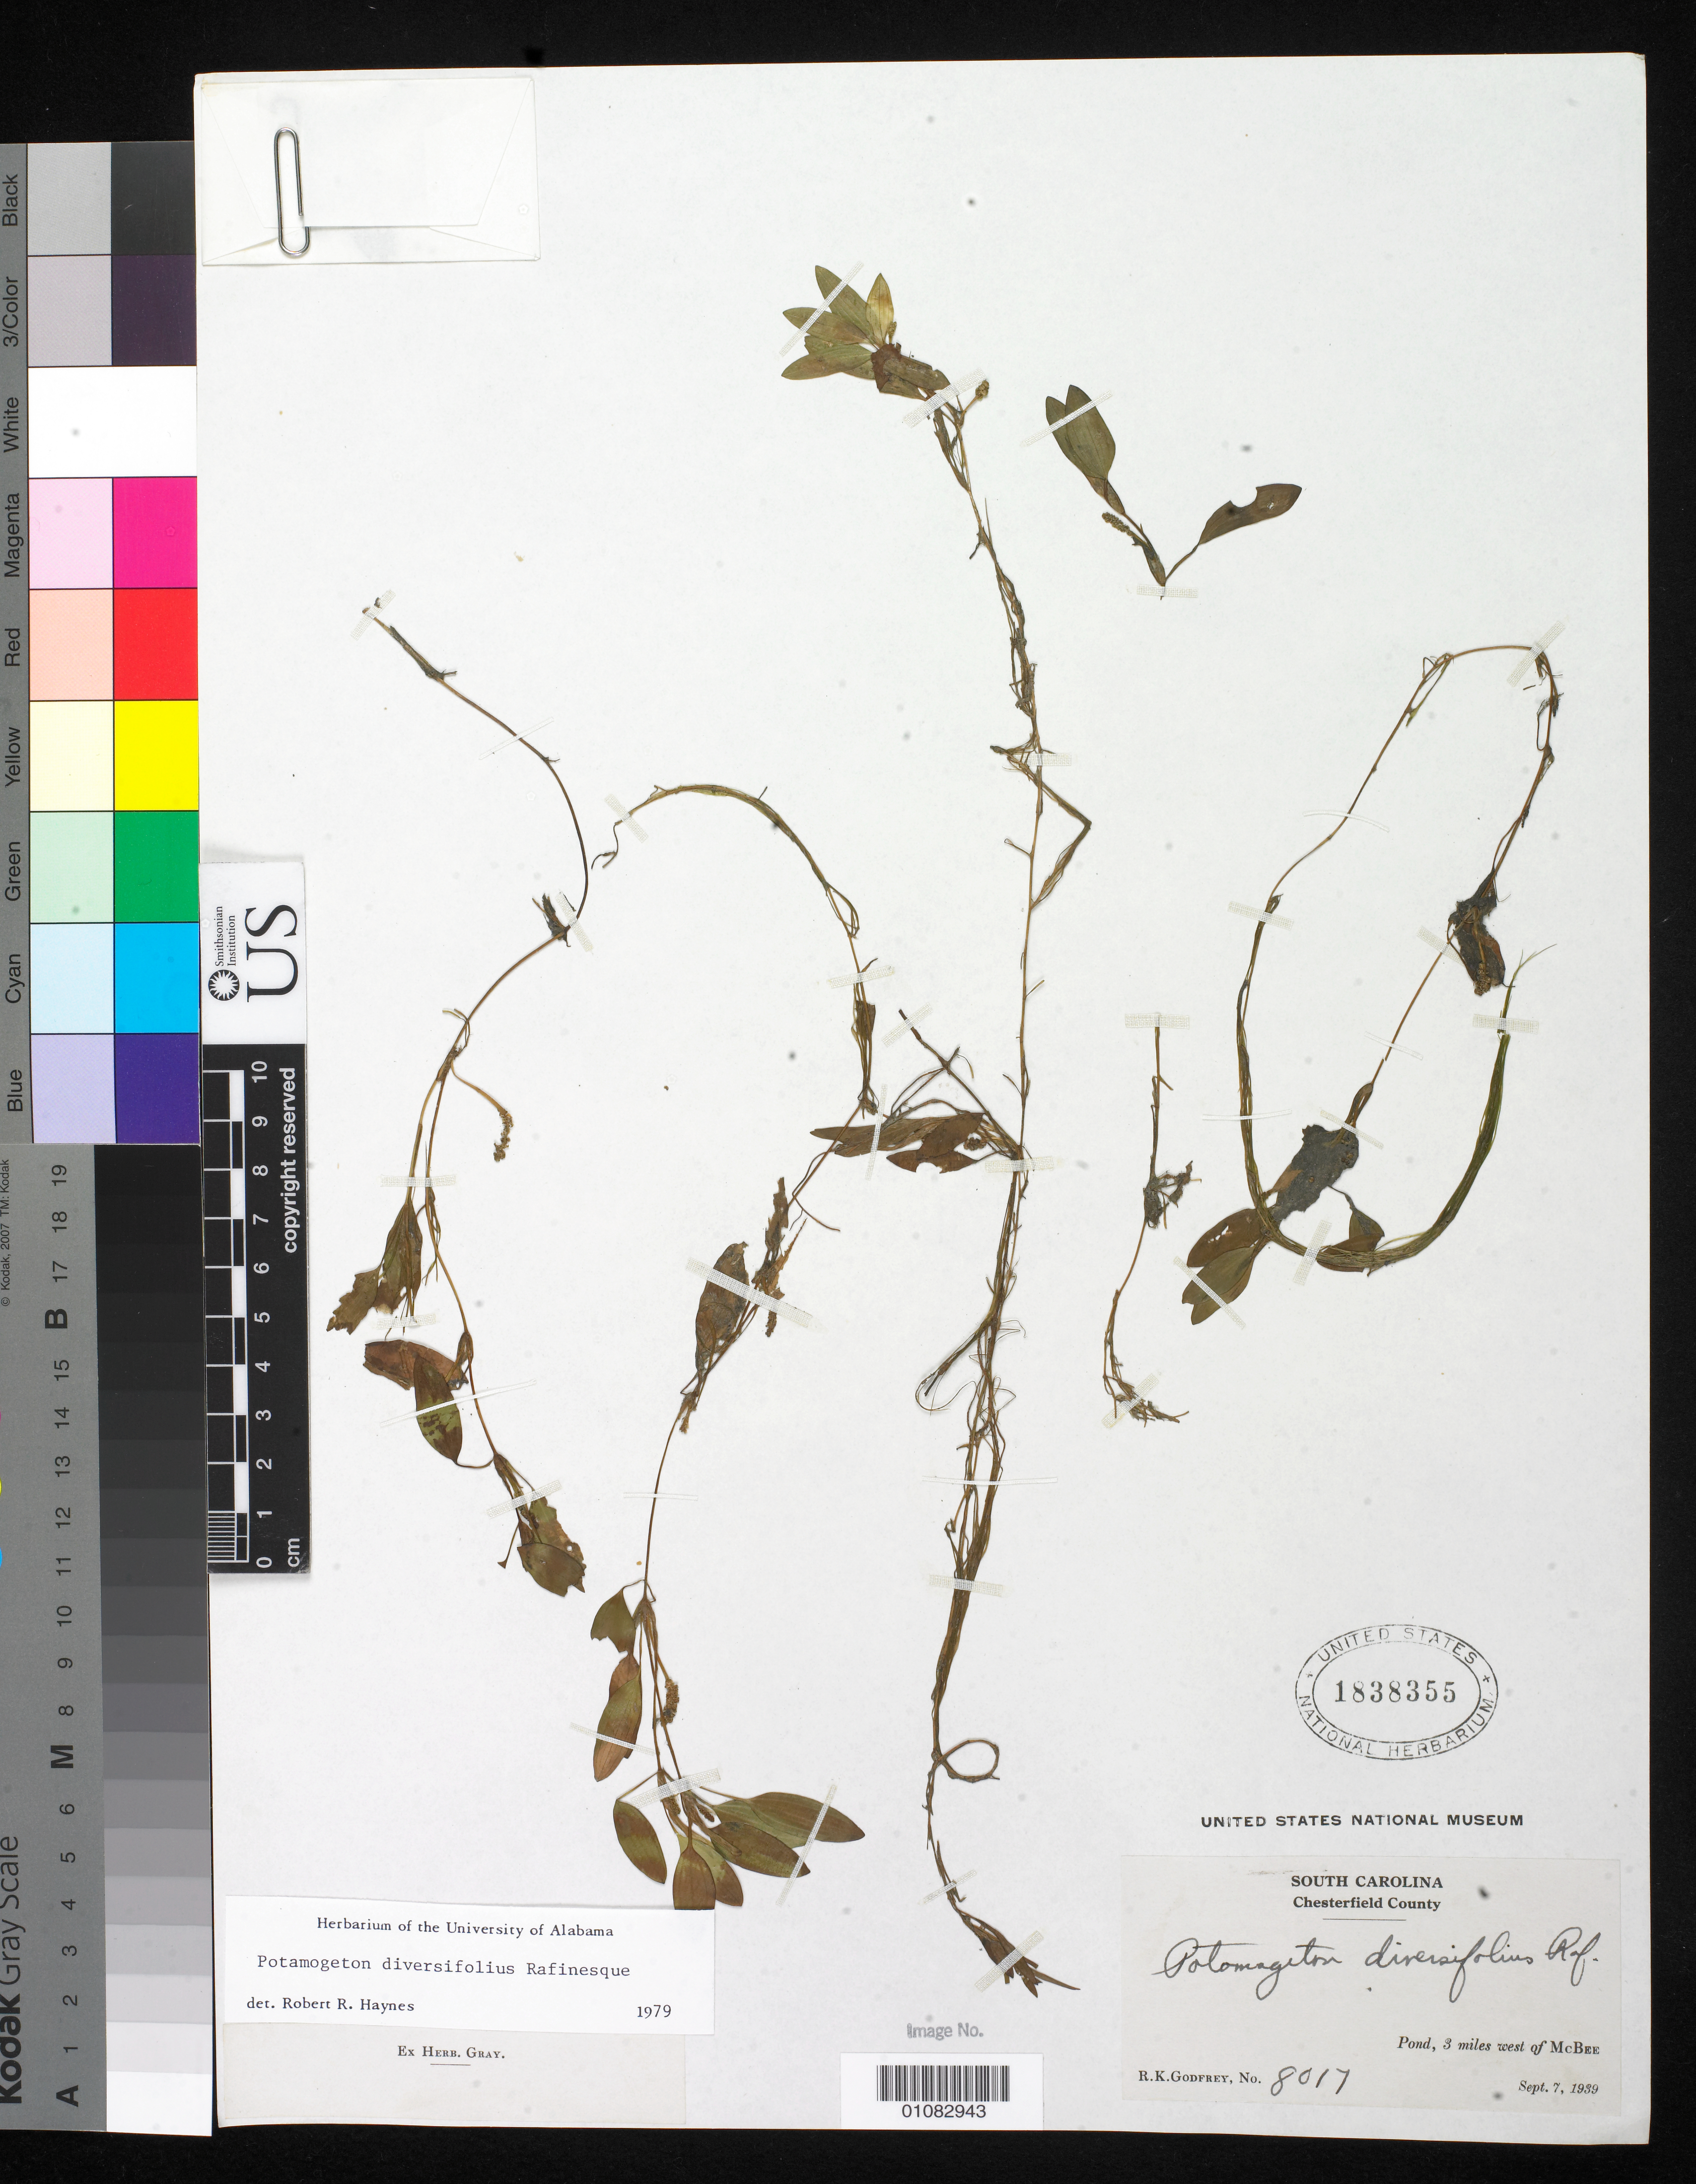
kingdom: Plantae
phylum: Tracheophyta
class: Liliopsida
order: Alismatales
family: Potamogetonaceae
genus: Potamogeton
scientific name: Potamogeton diversifolius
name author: Raf.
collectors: R. K. Godfrey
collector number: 8017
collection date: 1939-09-07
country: United States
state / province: South Carolina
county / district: Chesterfield County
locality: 3 mi. W of McBee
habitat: Pond.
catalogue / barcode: US 1838355